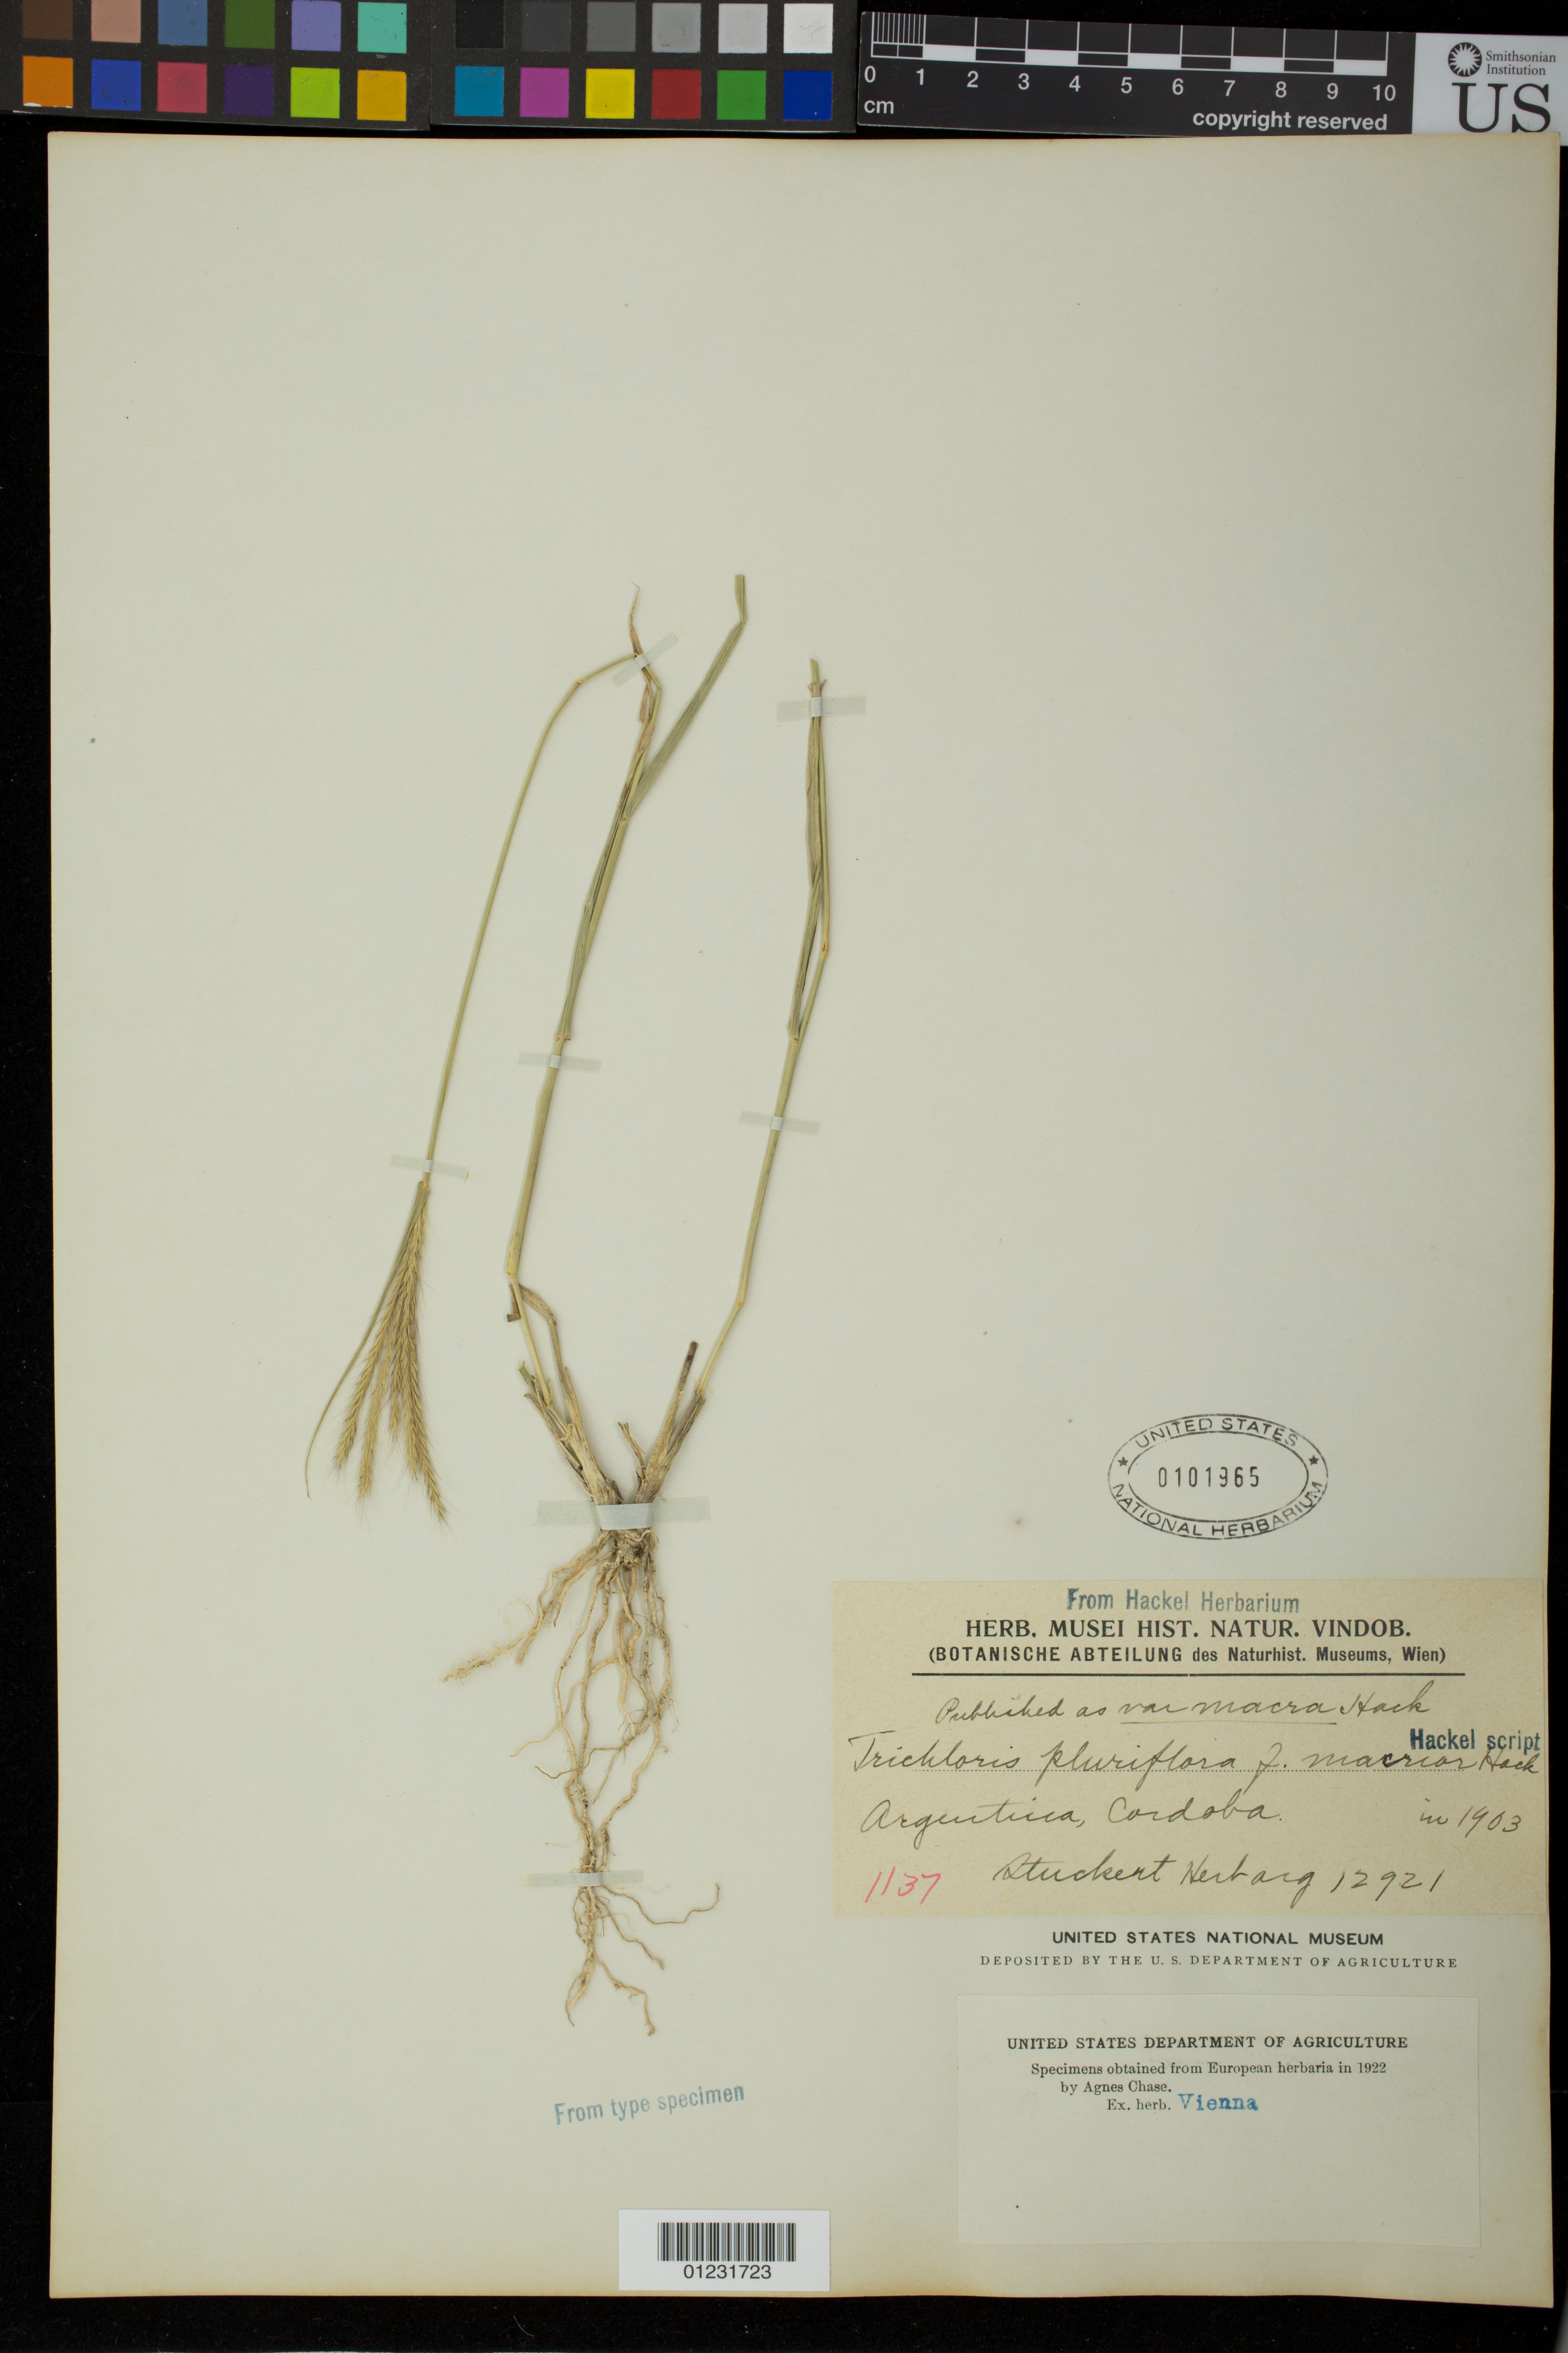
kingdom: Plantae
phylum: Tracheophyta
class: Liliopsida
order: Poales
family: Poaceae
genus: Trichloris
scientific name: Trichloris pluriflora f. macra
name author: Hack.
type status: Type Collection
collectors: T. Stuckert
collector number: Herb.arg. 12921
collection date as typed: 1903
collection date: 1903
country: Argentina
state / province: Córdoba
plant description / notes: Fragmentary material of type specimen ex herb. Vienna.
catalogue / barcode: US 101965